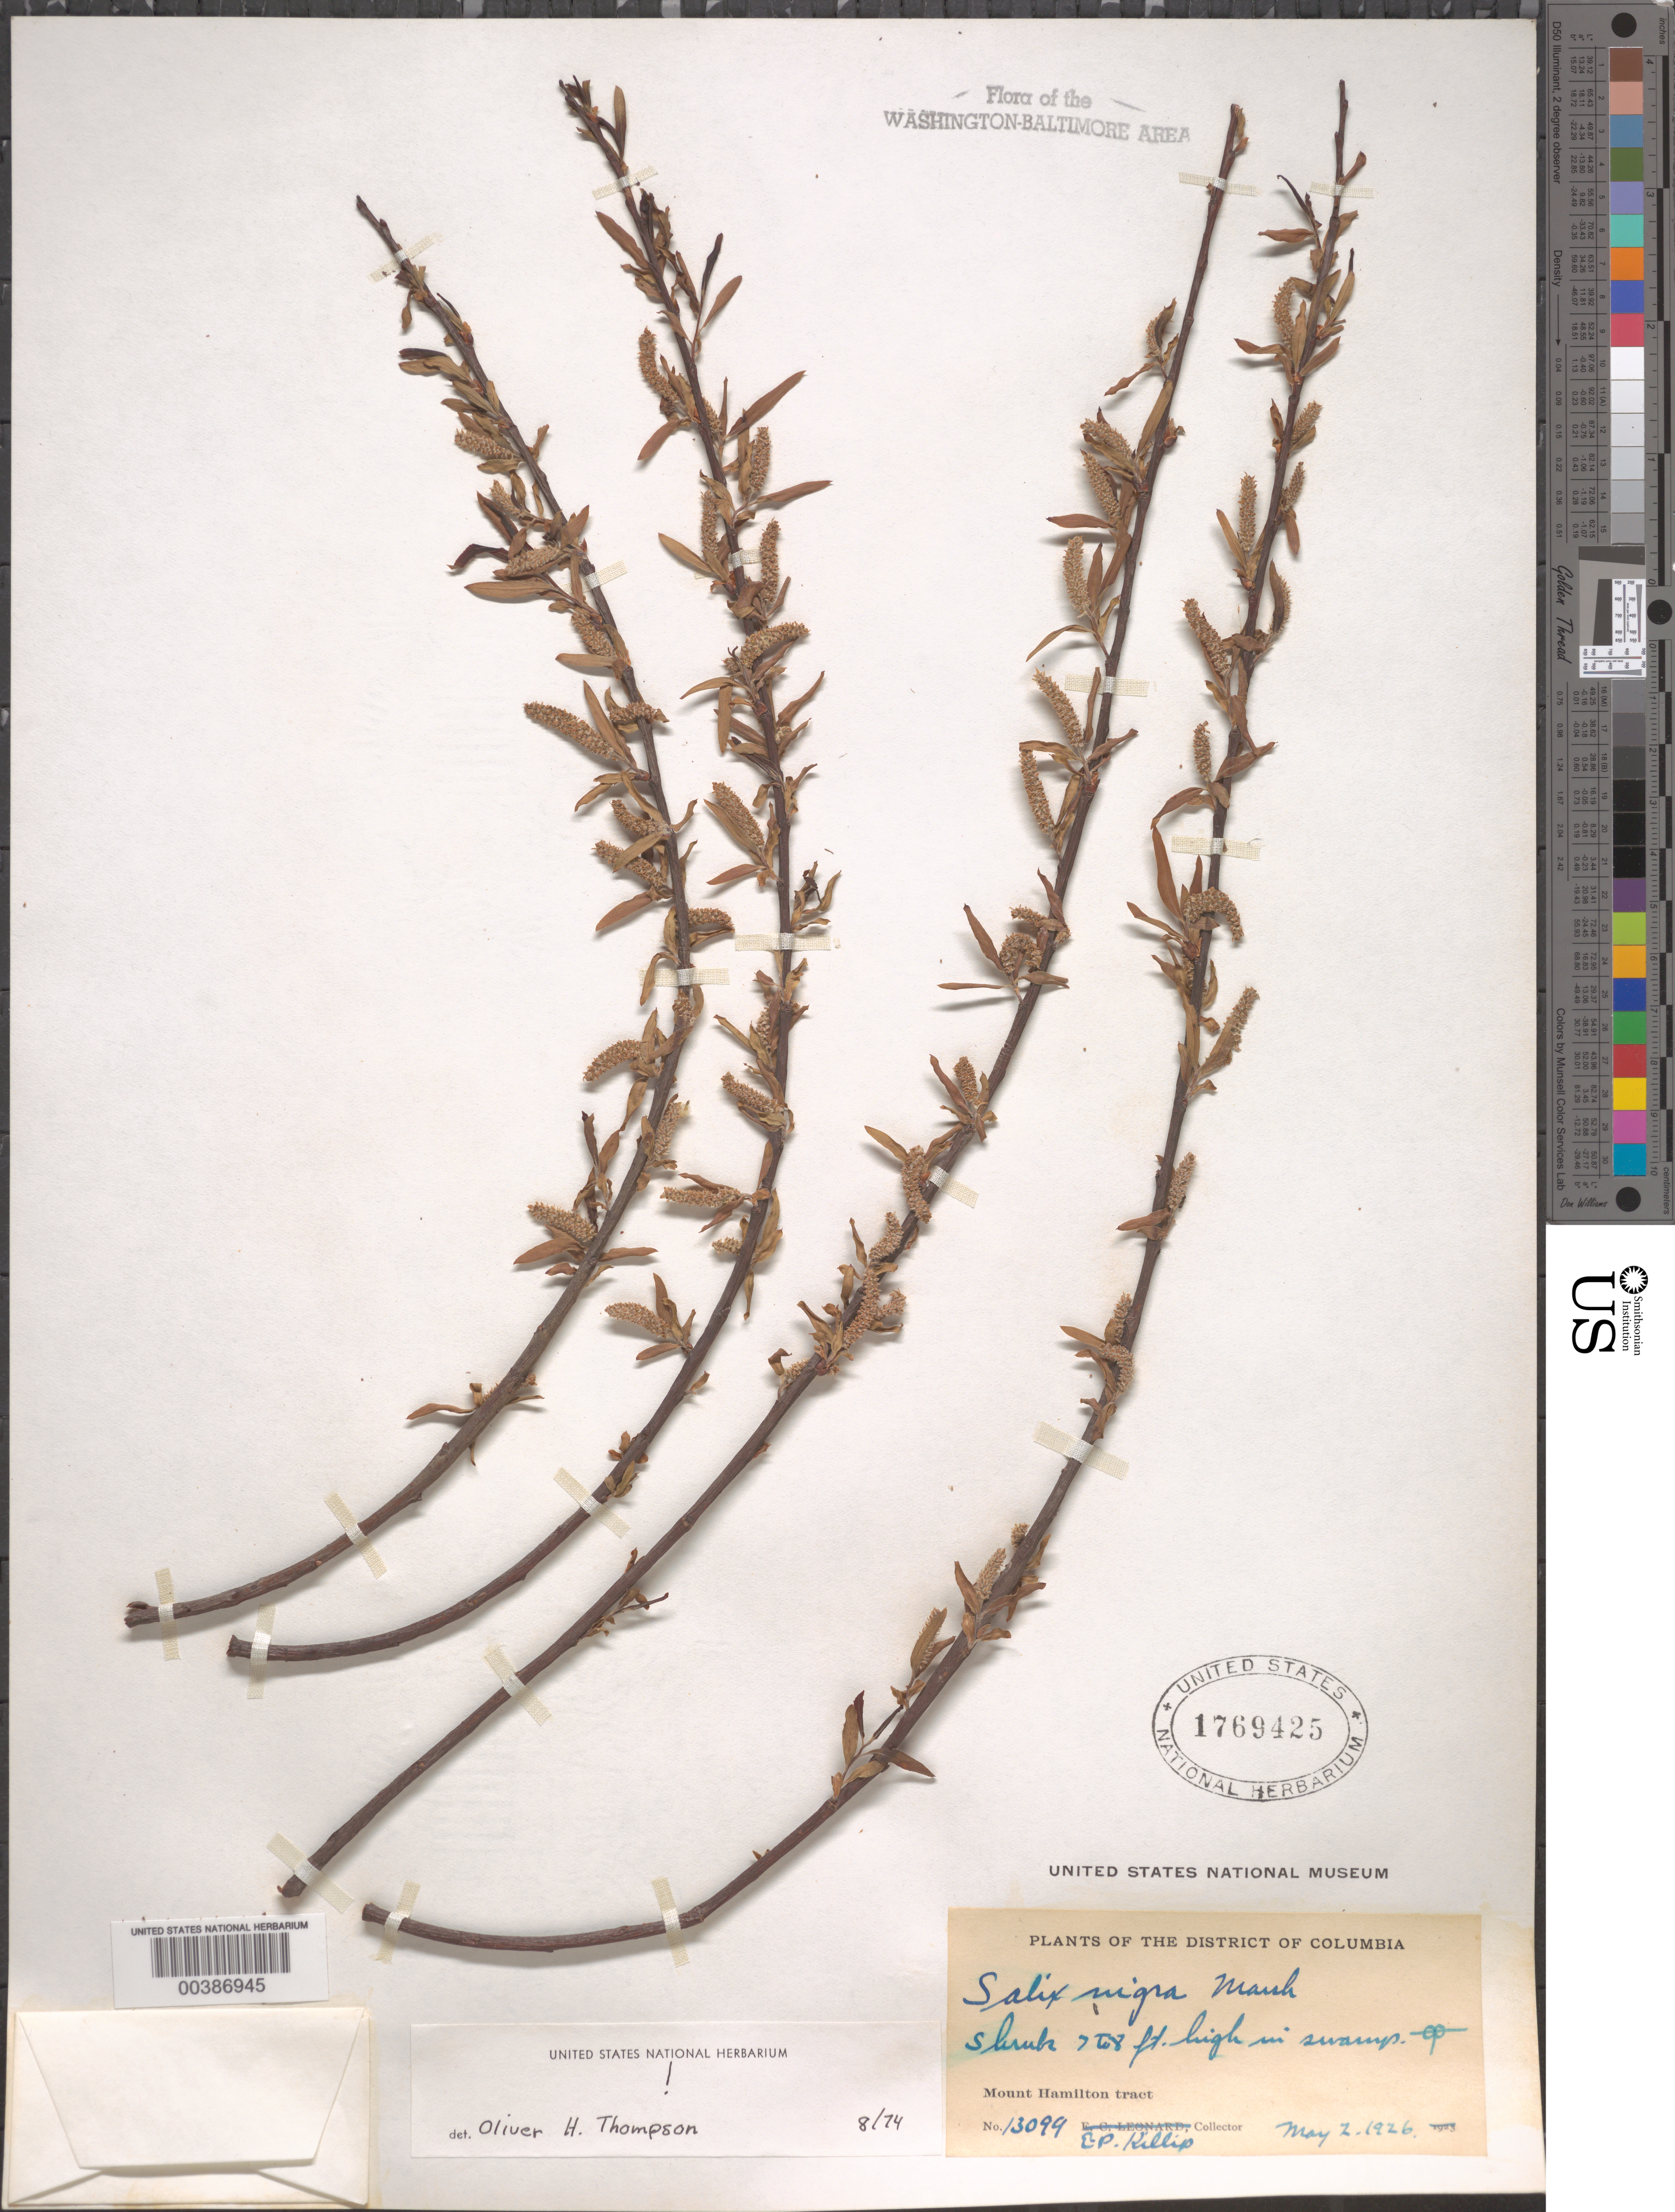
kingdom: Plantae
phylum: Tracheophyta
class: Magnoliopsida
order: Malpighiales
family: Salicaceae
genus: Salix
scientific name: Salix nigra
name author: Marshall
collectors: E. P. Killip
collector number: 10399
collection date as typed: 02 May 1926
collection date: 1926-05-02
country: United States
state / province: District of Columbia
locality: Mount Hamilton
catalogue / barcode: US 1769425